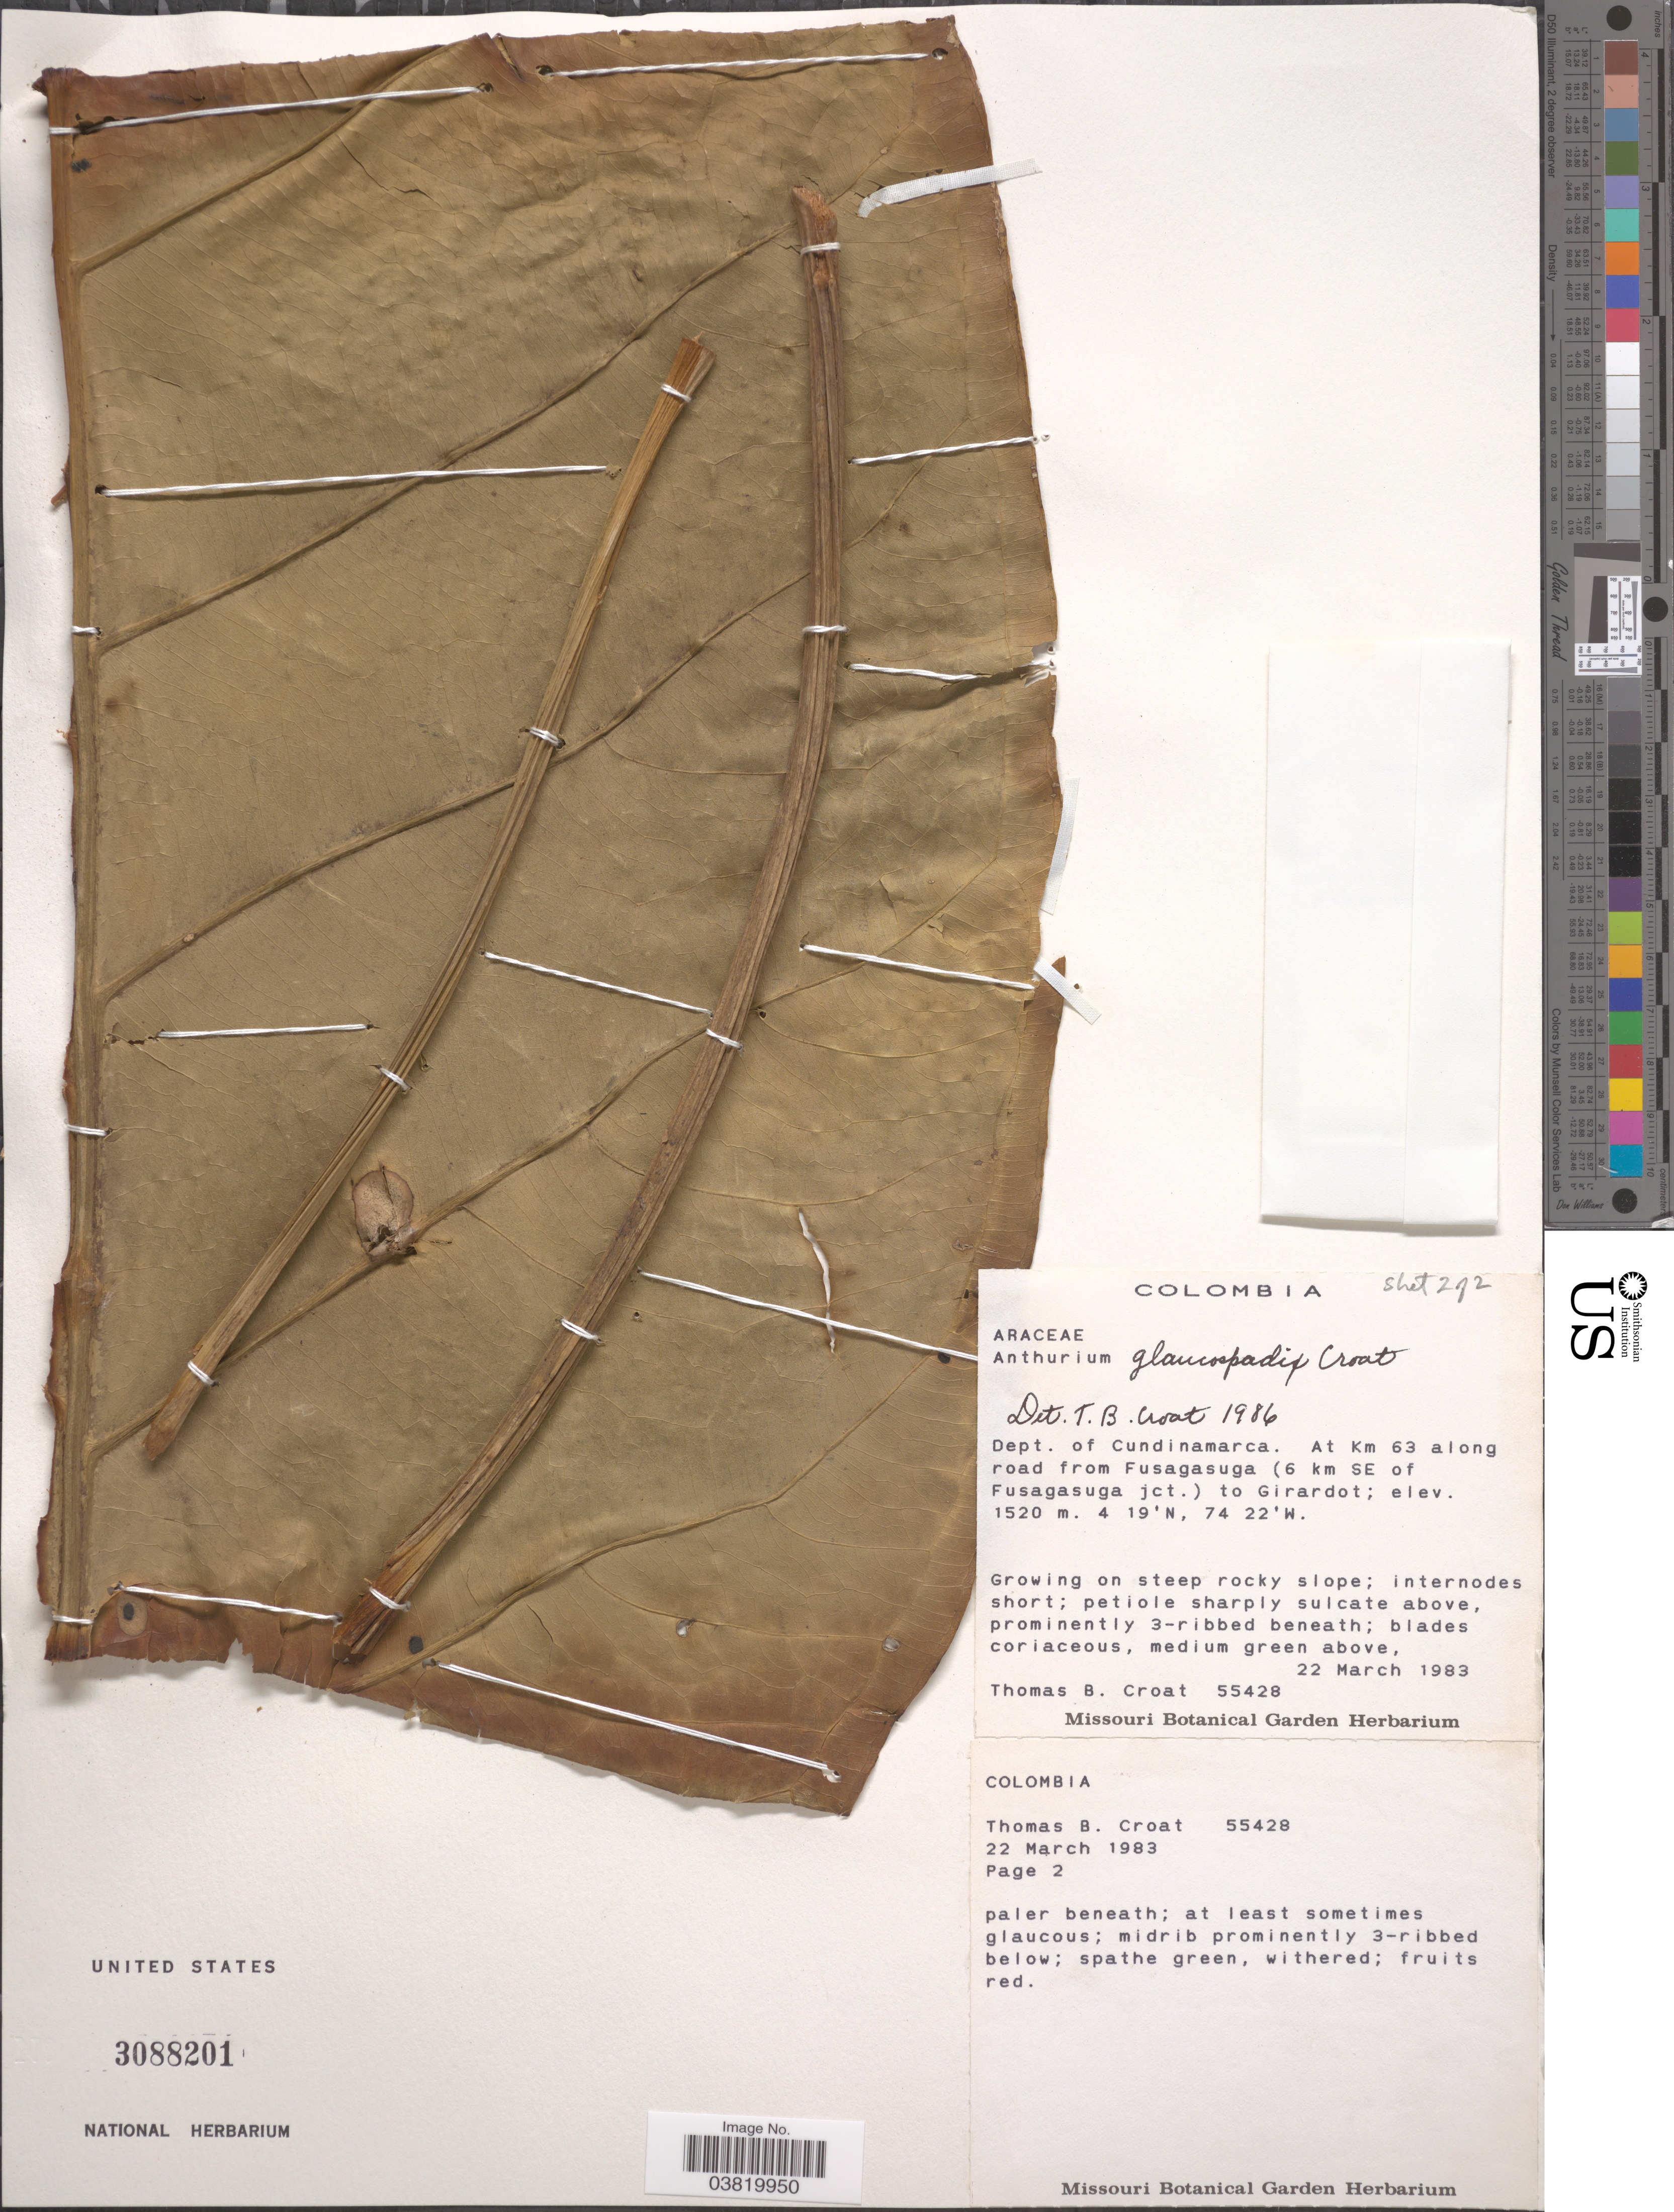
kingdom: Plantae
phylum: Tracheophyta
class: Liliopsida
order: Alismatales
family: Araceae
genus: Anthurium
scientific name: Anthurium glaucospadix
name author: Croat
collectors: T. B. Croat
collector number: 55428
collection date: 1983-03-22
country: Colombia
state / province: Cundinamarca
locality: Dept. of Cundinamarca. At Km 63 along road from Fusagasuga (6 km SE of Fusagasuga jct.) to Girardot.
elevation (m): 1520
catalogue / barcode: US 3088201